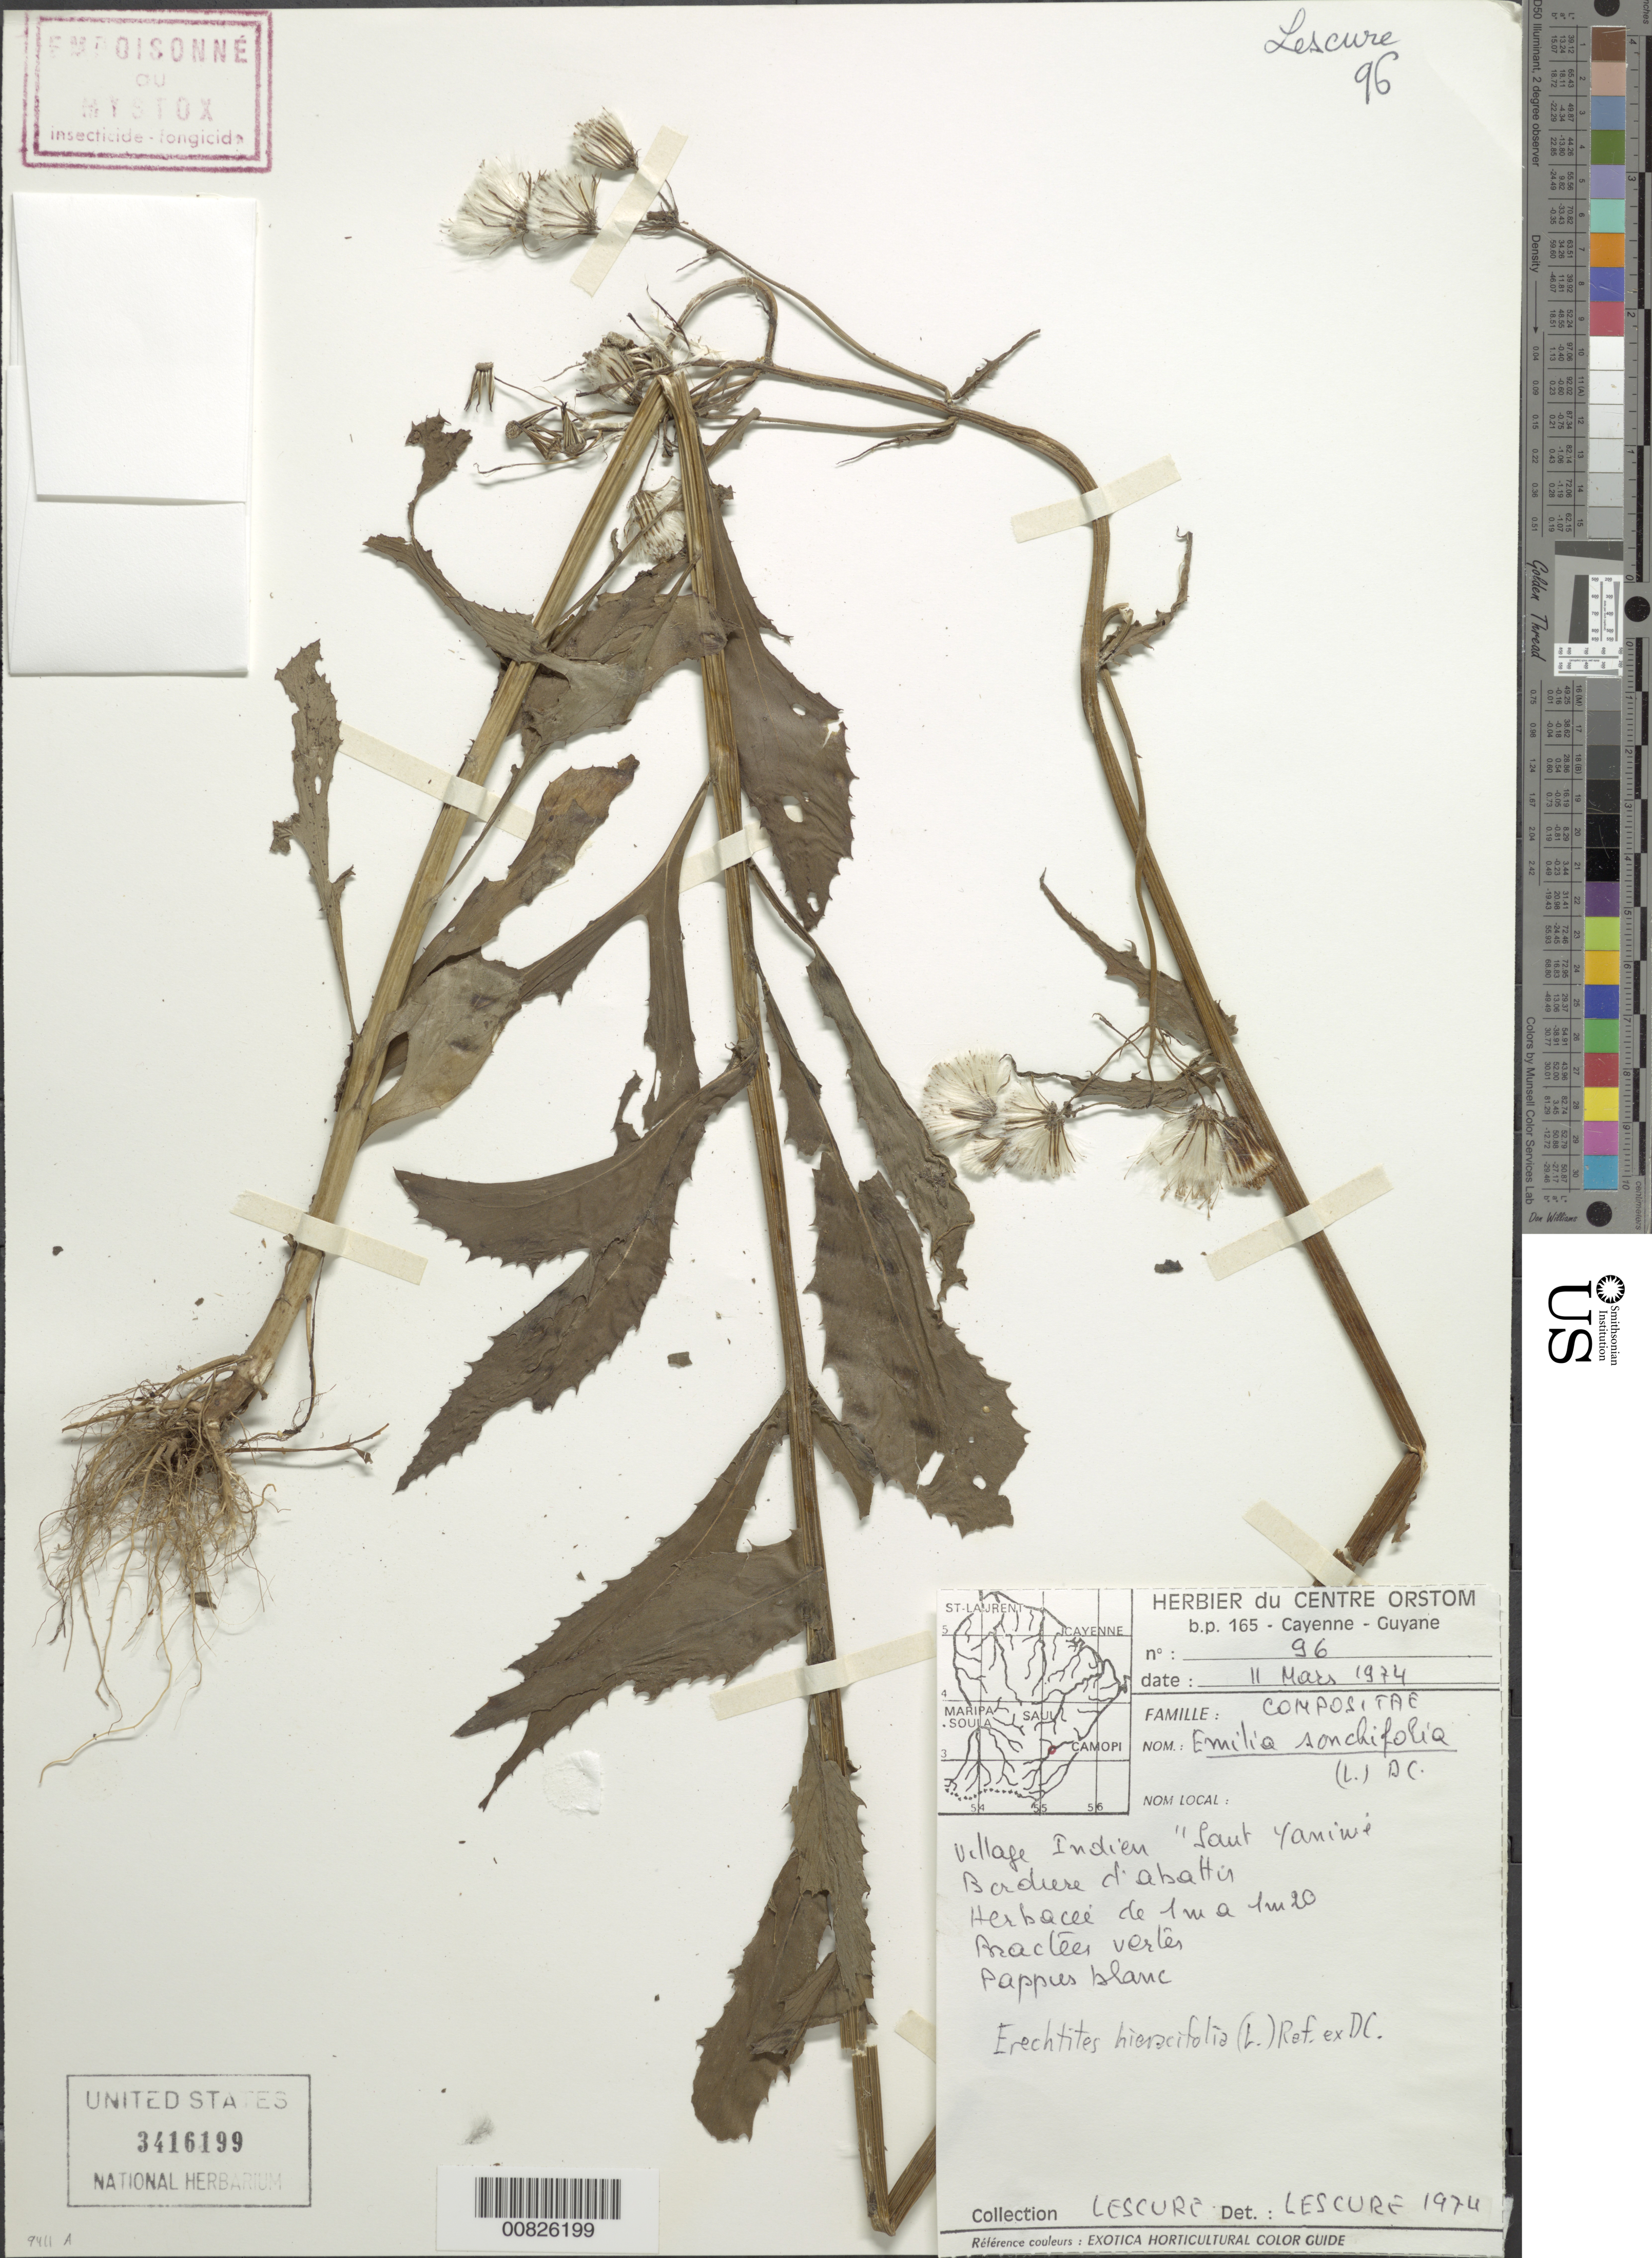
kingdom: Plantae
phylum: Tracheophyta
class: Magnoliopsida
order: Asterales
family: Asteraceae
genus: Erechtites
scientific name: Erechtites hieraciifolius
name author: (L.) Raf. ex DC.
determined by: Robinson, Harold E., (US)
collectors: J.-P. Lescure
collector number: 96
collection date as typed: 11-Mar-74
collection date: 1974-03-11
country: French Guiana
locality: Village Indien "Saut Yaniwe"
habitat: Bordure d'abattis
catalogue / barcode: US 3416199